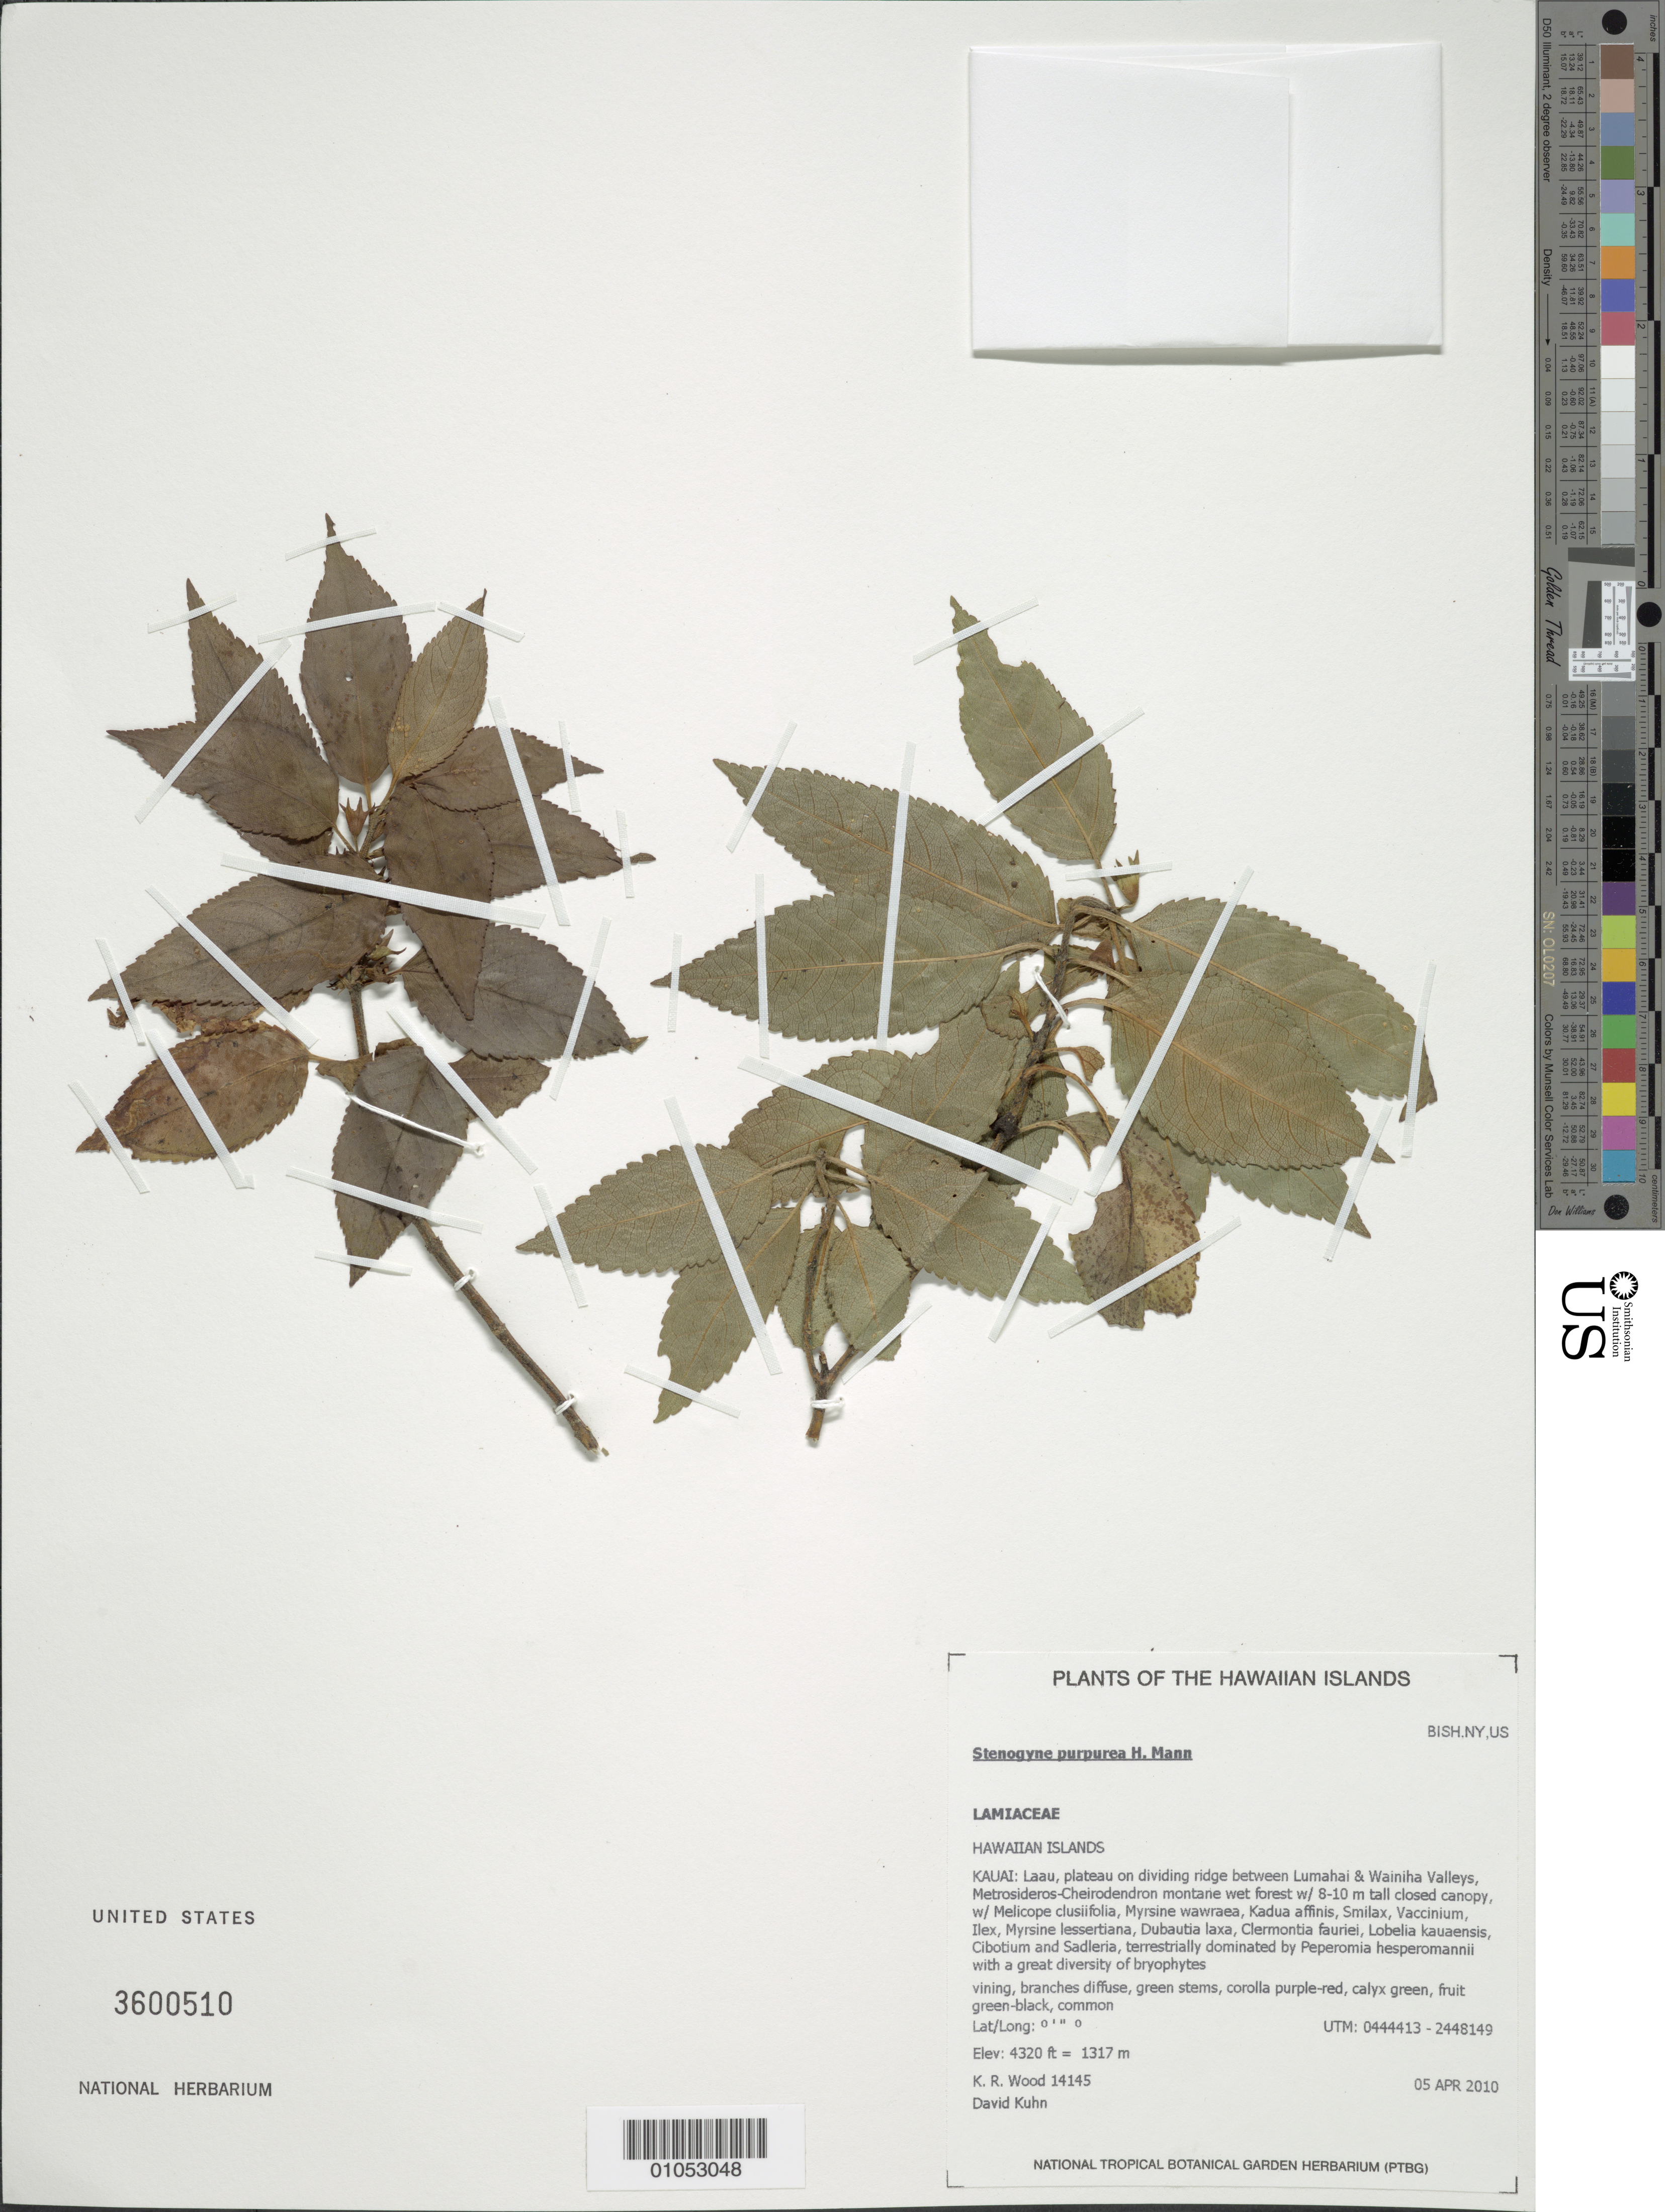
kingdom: Plantae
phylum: Tracheophyta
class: Magnoliopsida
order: Lamiales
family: Lamiaceae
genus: Stenogyne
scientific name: Stenogyne purpurea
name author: H. Mann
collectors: K. R. Wood & D. Kuhn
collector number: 14145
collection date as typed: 5 Apr 2010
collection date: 2010-04-05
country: United States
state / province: Hawaii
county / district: Kauai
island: Kaua'i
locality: Laau, plateau on dividing ridge between Lumahai & Wainiha Valleys.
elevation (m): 1317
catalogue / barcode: US 3600510